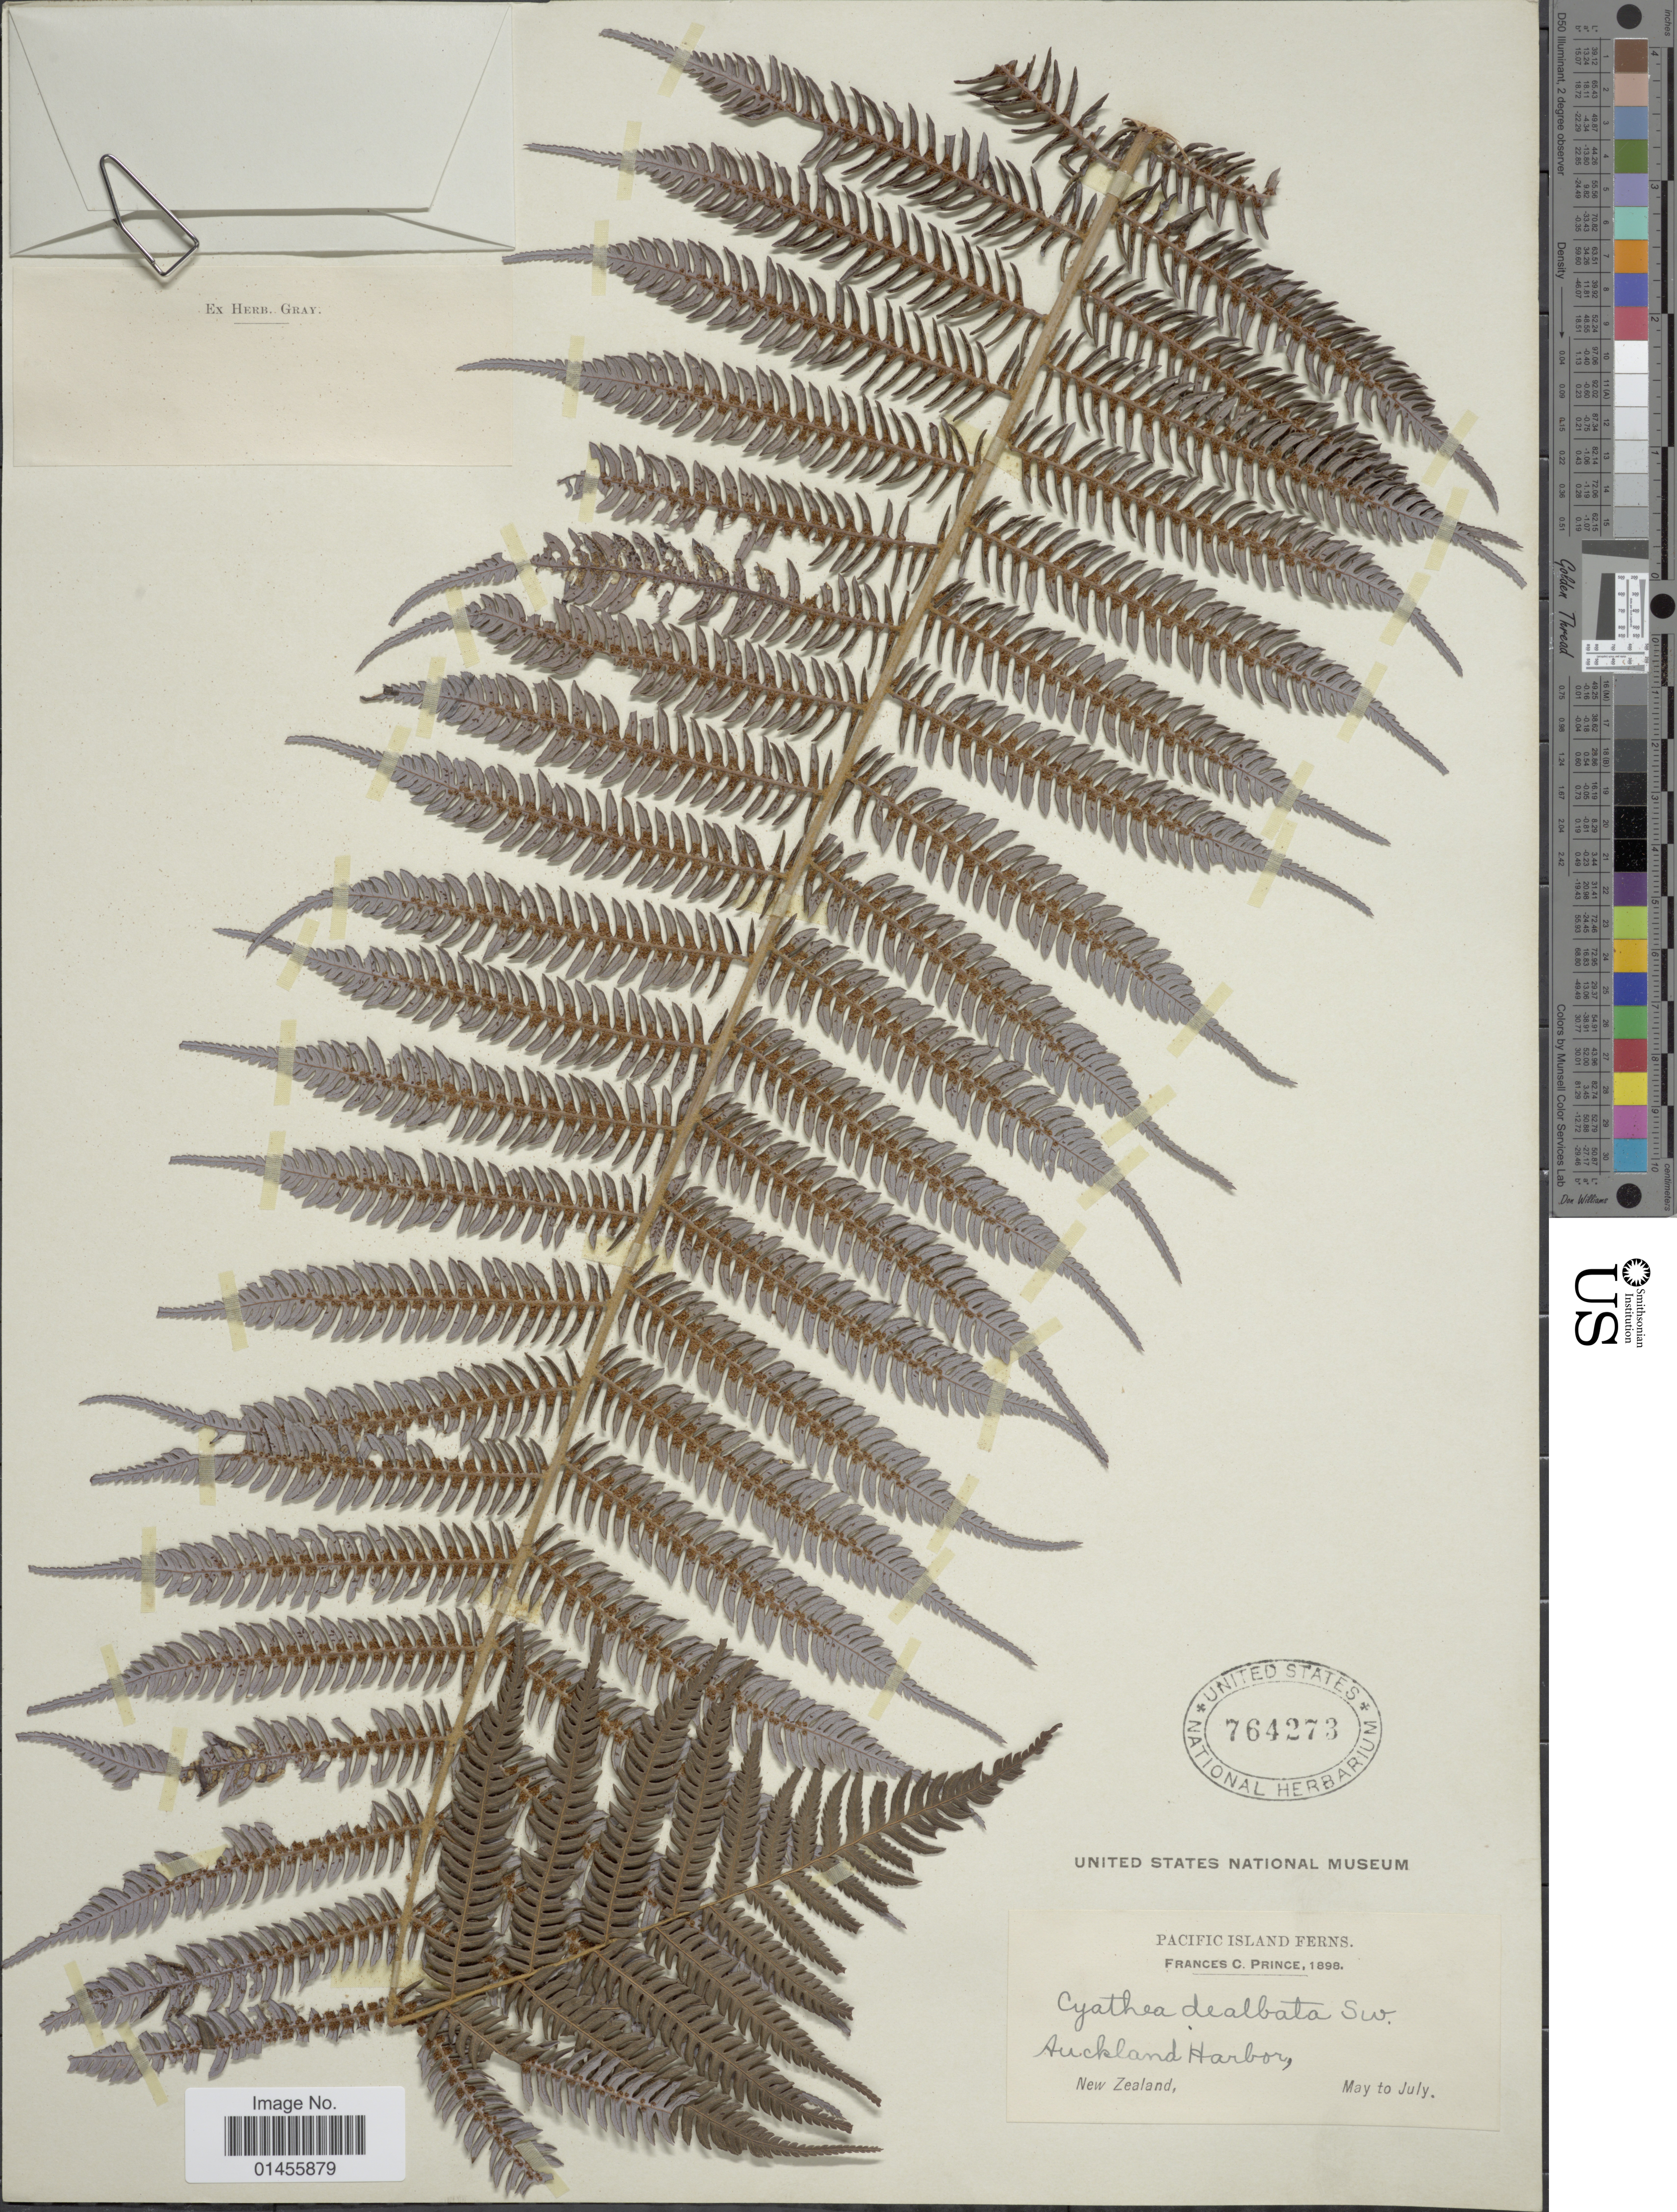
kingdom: Plantae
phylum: Tracheophyta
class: Polypodiopsida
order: Cyatheales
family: Cyatheaceae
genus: Alsophila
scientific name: Alsophila dealbata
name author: (G. Forst.)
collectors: F. Prince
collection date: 1898-05/1898-07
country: New Zealand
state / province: Auckland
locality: Auckland Harbor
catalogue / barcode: US 764273